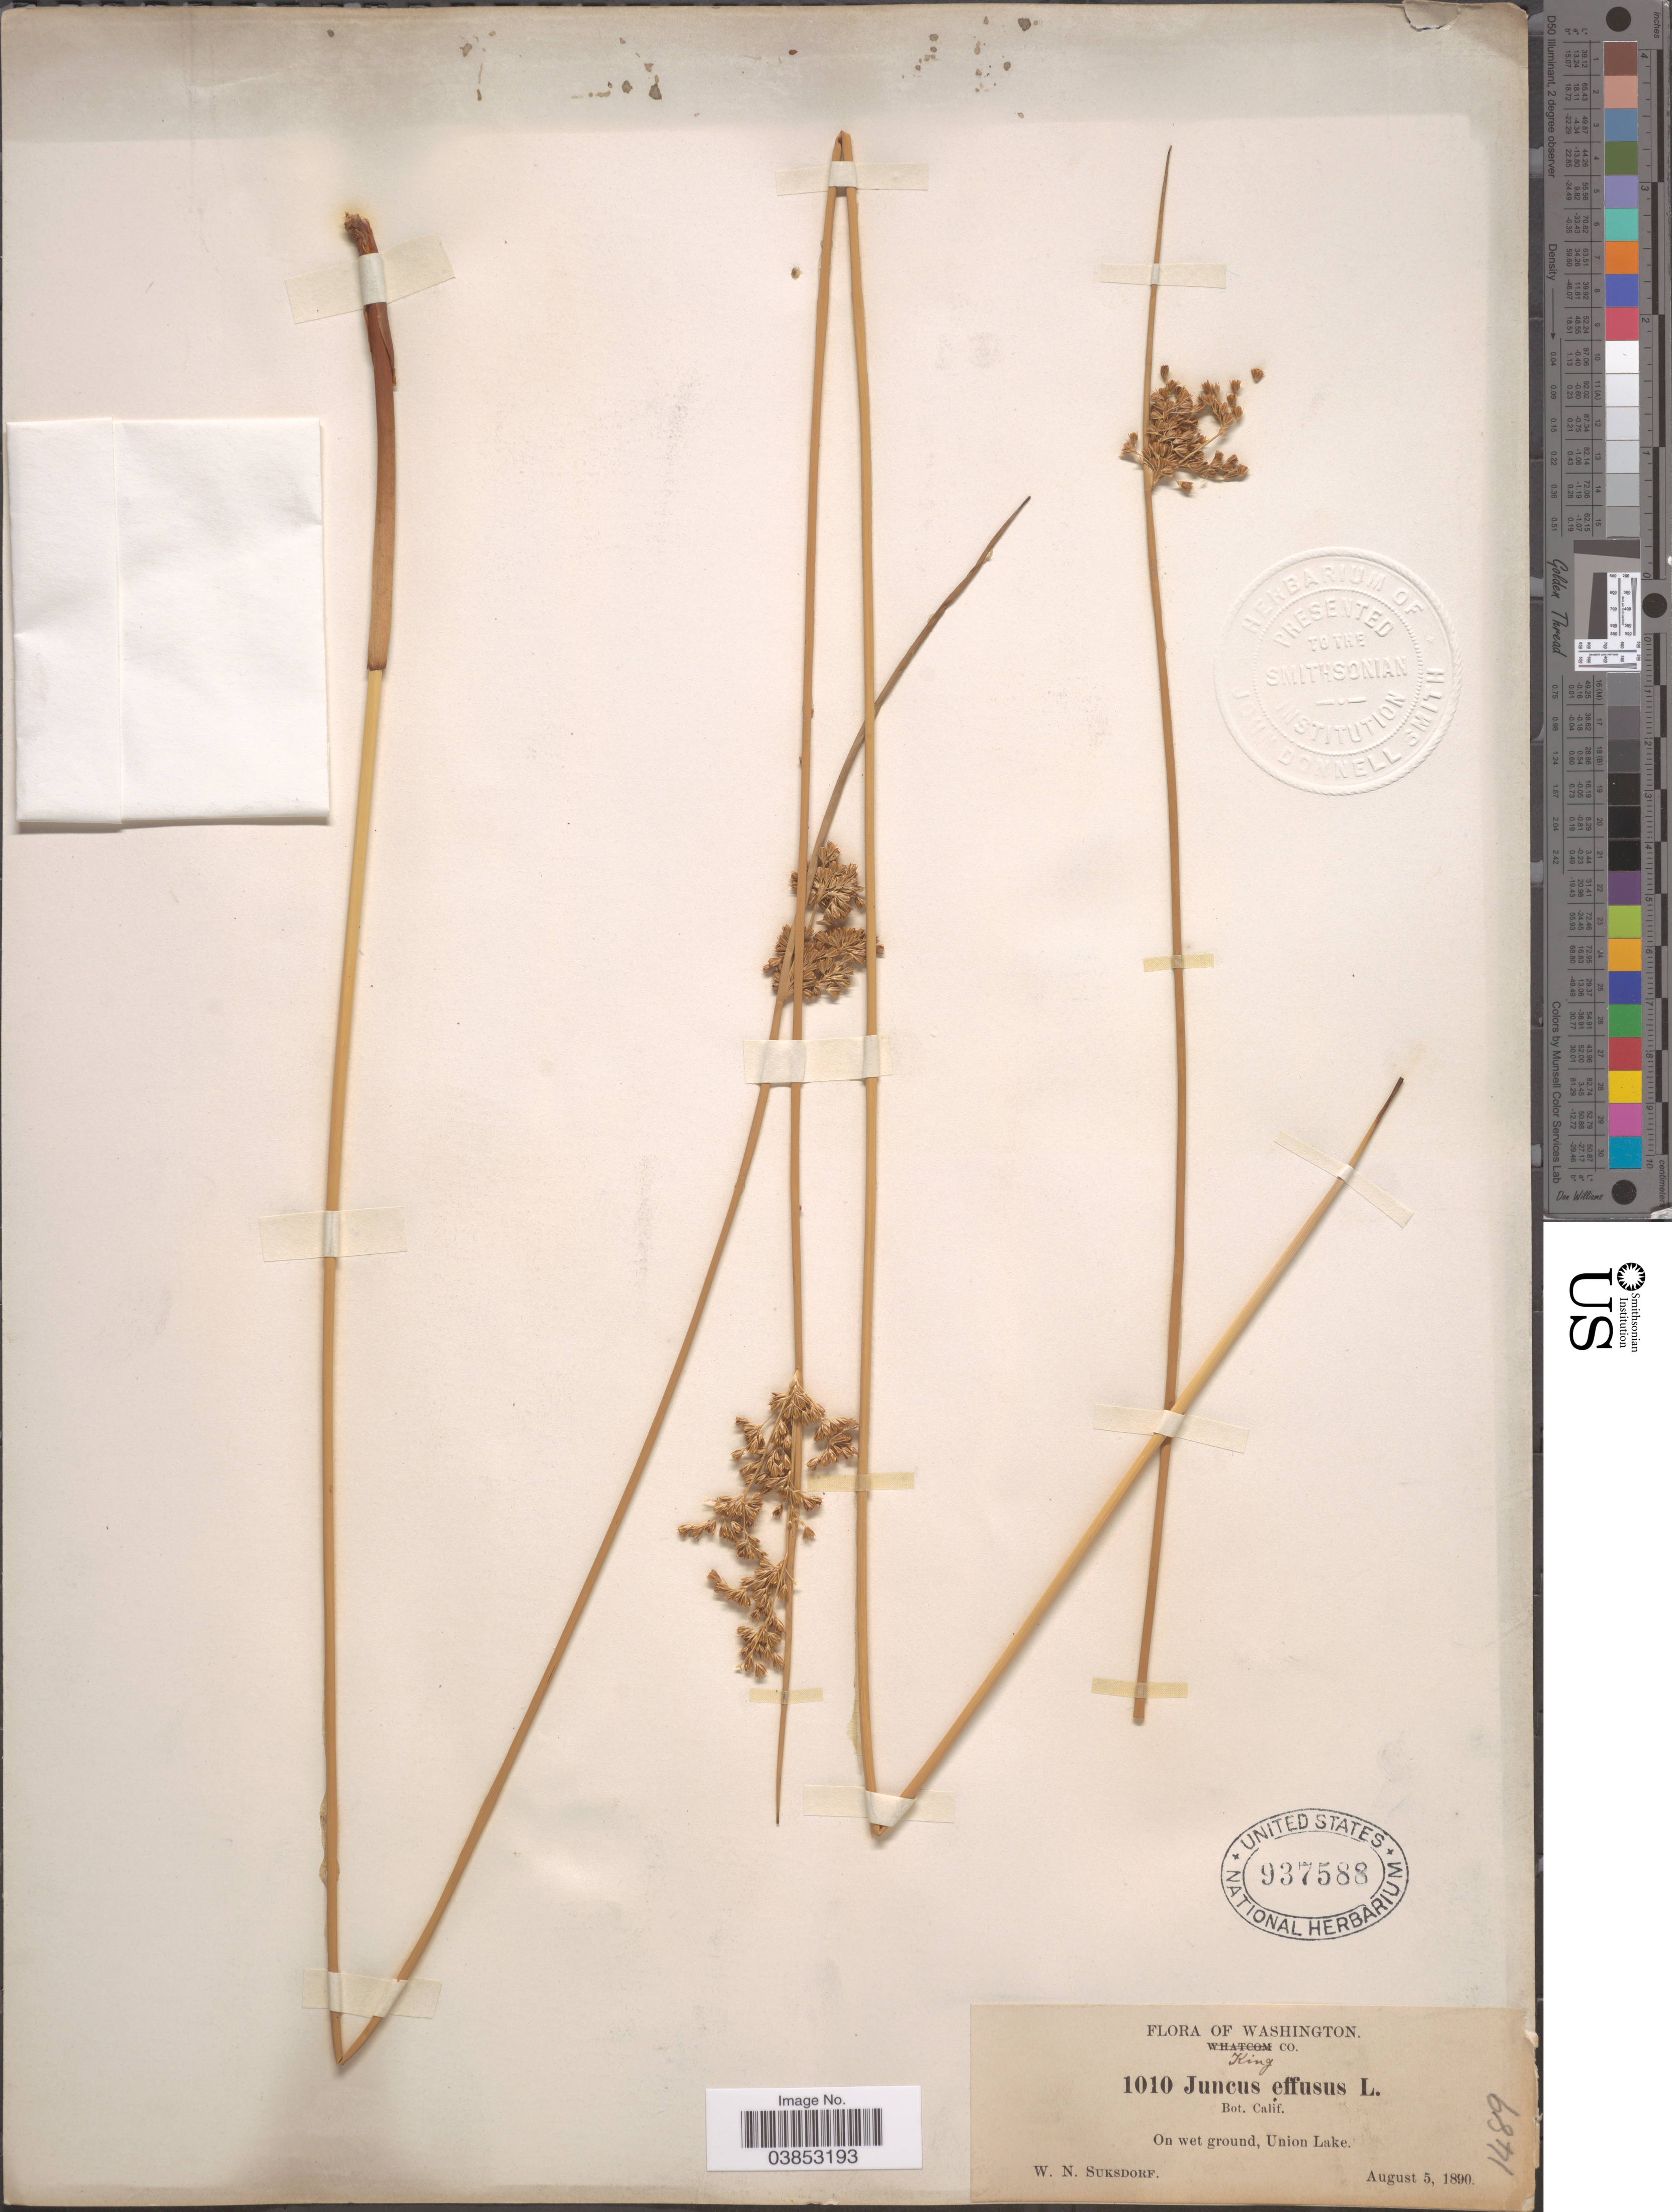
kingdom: Plantae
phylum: Tracheophyta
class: Liliopsida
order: Poales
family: Juncaceae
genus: Juncus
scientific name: Juncus effusus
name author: L.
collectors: W. N. Suksdorf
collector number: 1010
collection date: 1890-08-05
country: United States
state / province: Washington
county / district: King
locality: King Co. Union Lake.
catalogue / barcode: US 937588